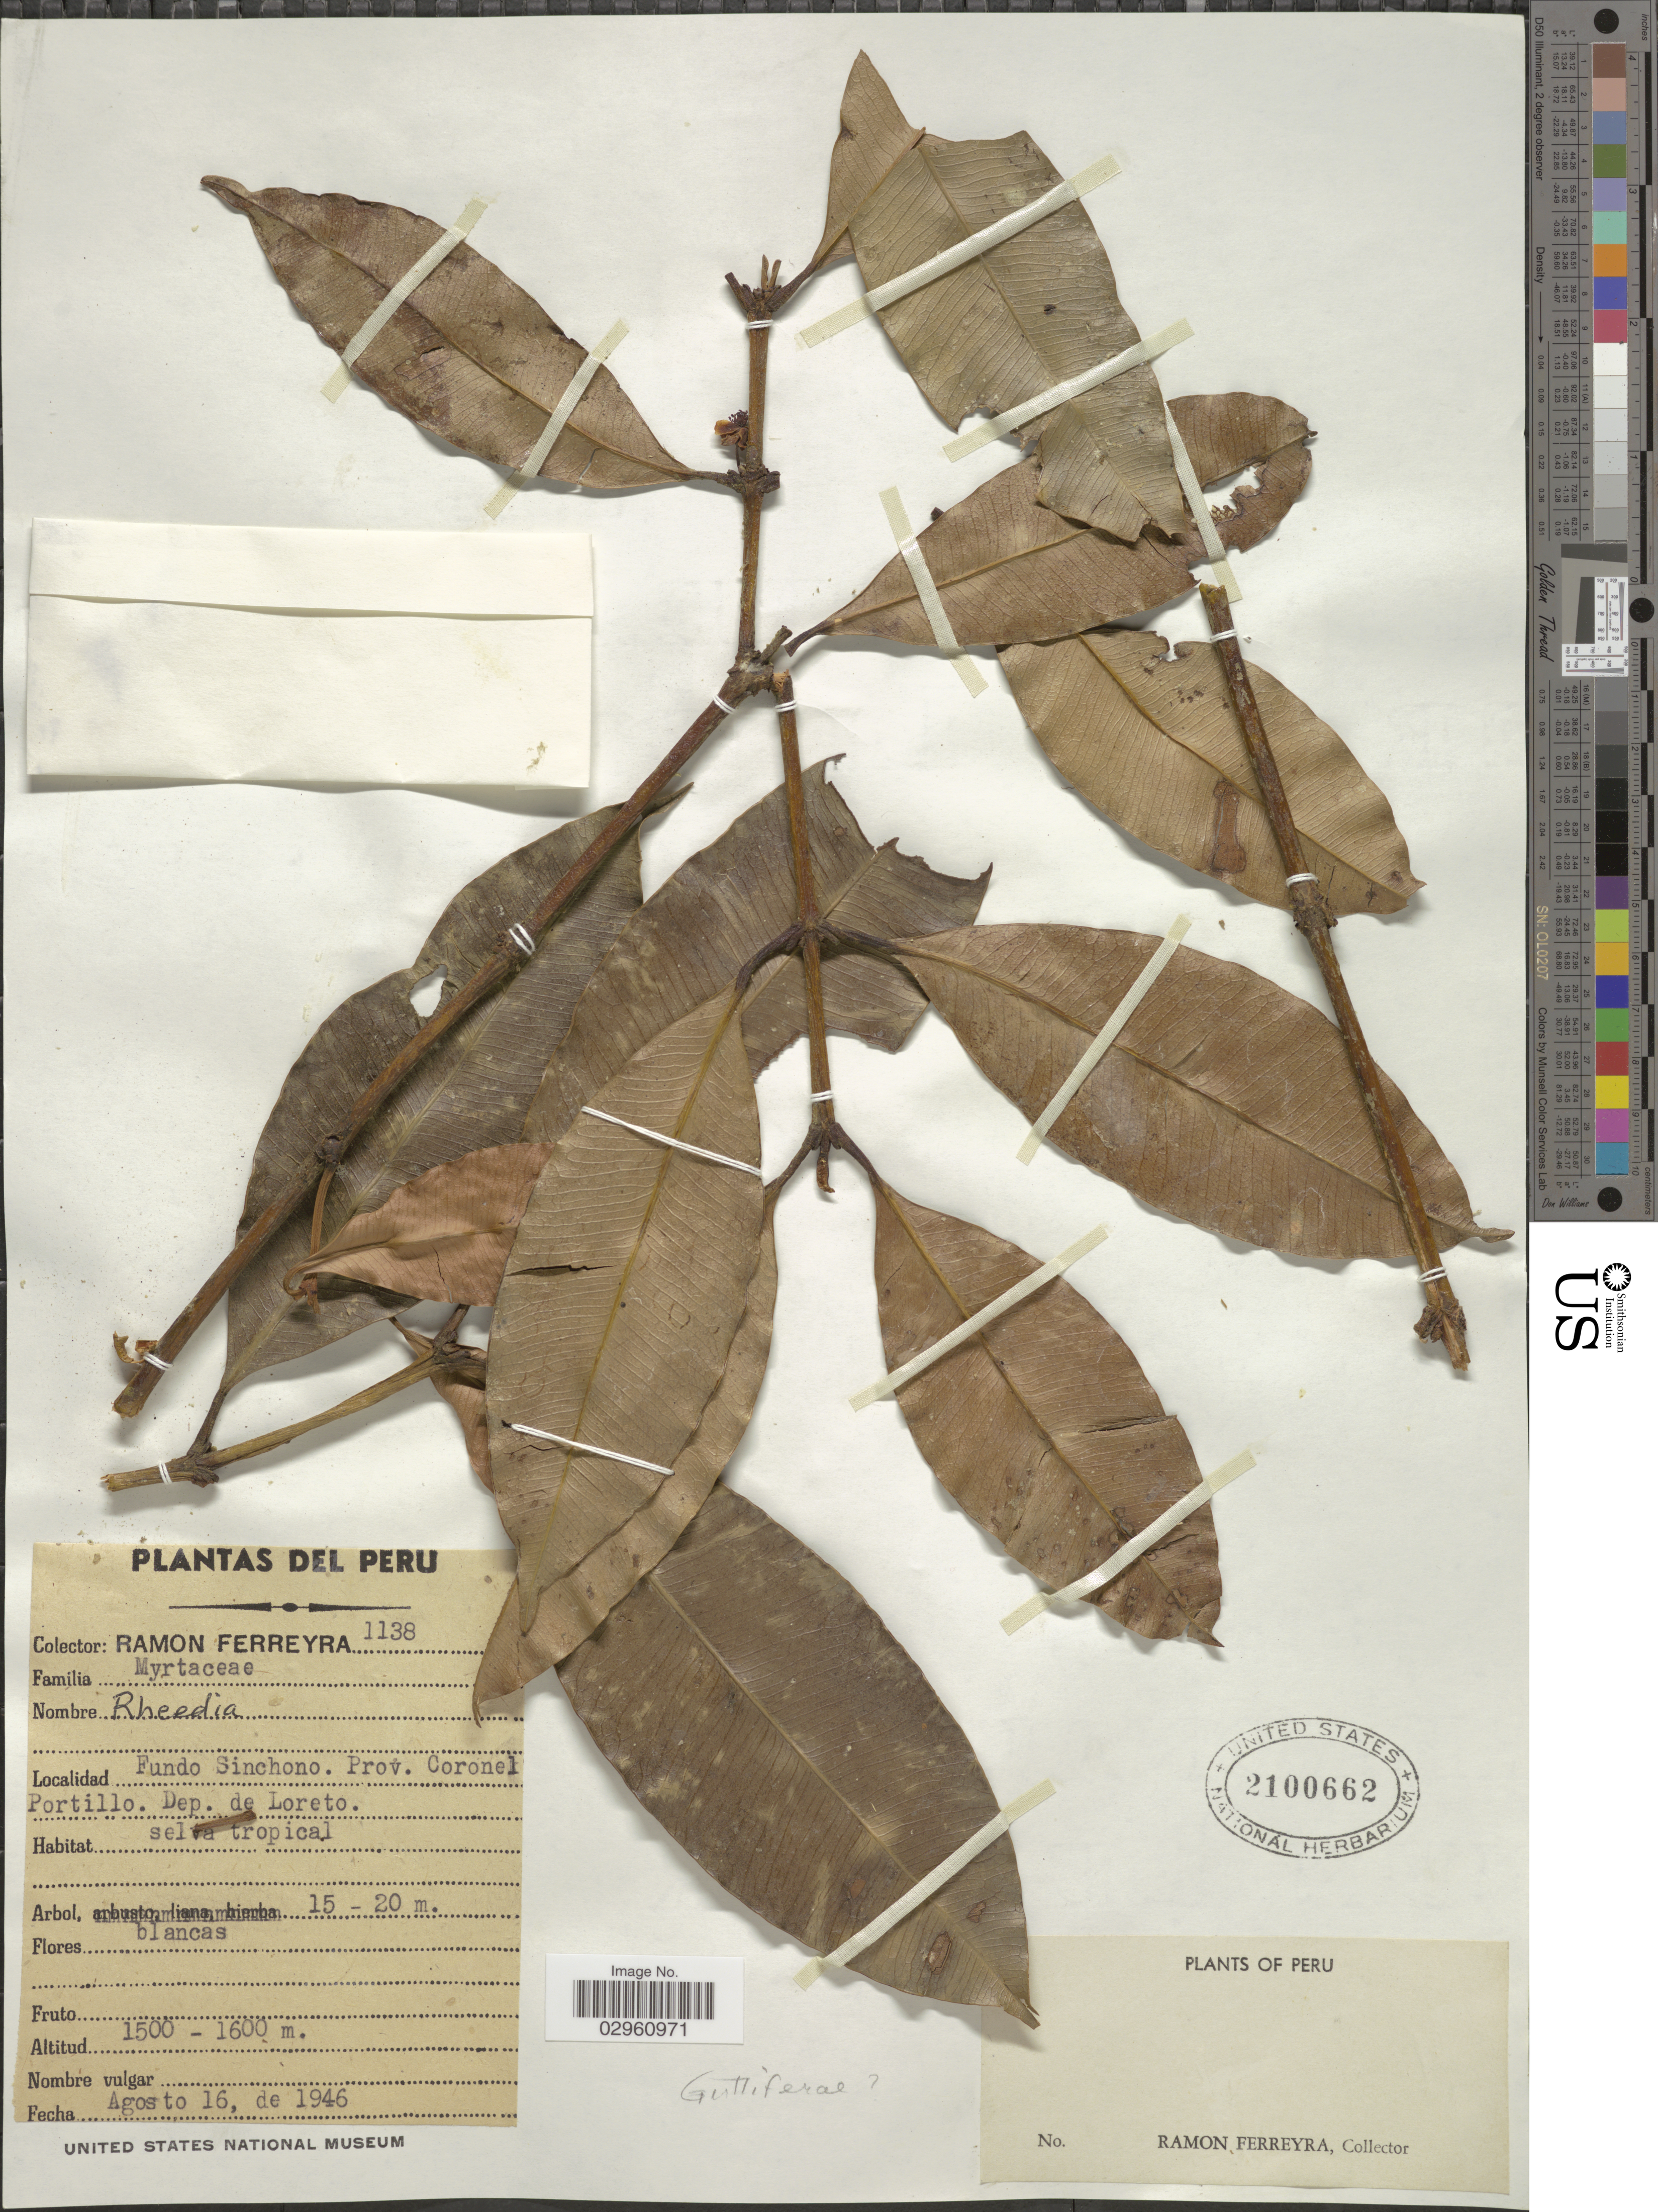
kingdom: Plantae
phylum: Tracheophyta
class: Magnoliopsida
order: Malpighiales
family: Clusiaceae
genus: Garcinia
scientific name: Garcinia sp.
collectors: R. A. Ferreyra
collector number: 1138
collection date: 1946-08-16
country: Peru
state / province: Loreto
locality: Fundo Sinchono. Prov. Coronel Portillo. Dep. de Loreto.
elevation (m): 1500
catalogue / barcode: US 2100662